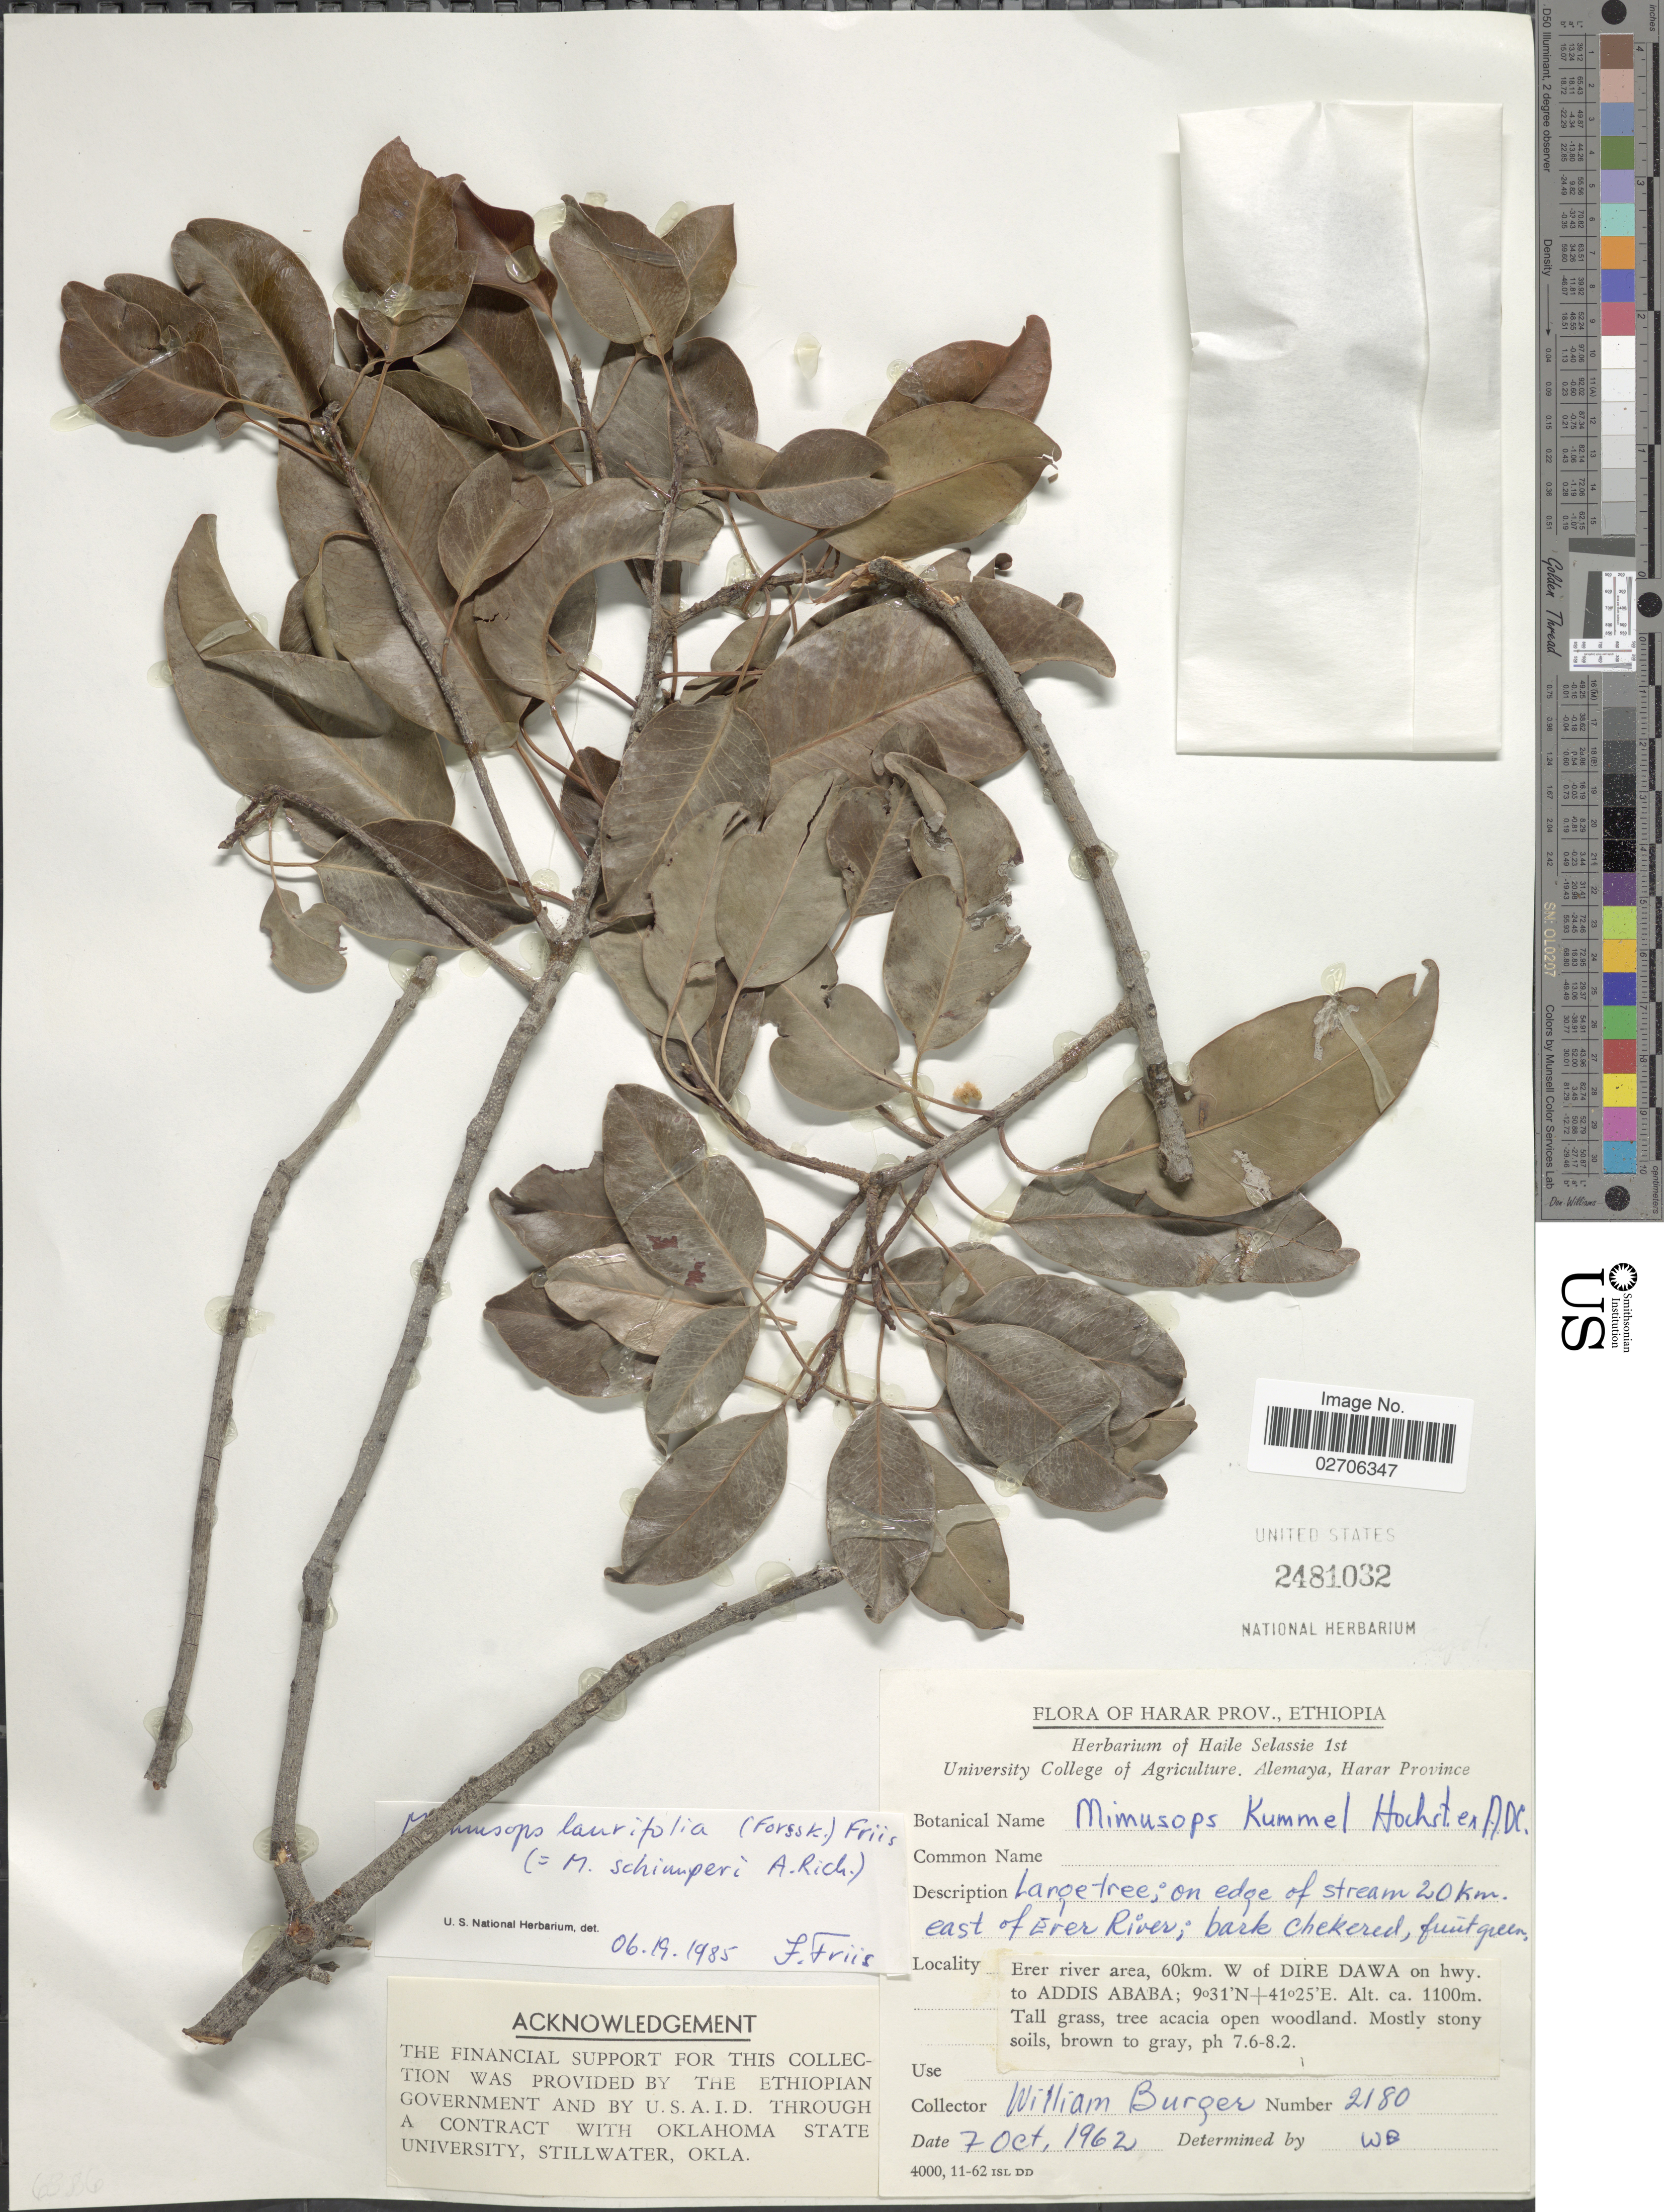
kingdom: Plantae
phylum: Tracheophyta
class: Magnoliopsida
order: Ericales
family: Sapotaceae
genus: Mimusops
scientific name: Mimusops laurifolia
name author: (Forssk.) Friis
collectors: W. Burger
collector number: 2180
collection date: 1962-10-07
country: Ethiopia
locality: Harar Prov. On edge of stream 20 Km. east of Erer river. Erer river area, 60km. W. of Dire Dawa on hwy. to Addis Ababa.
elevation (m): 1100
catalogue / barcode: US 2481032